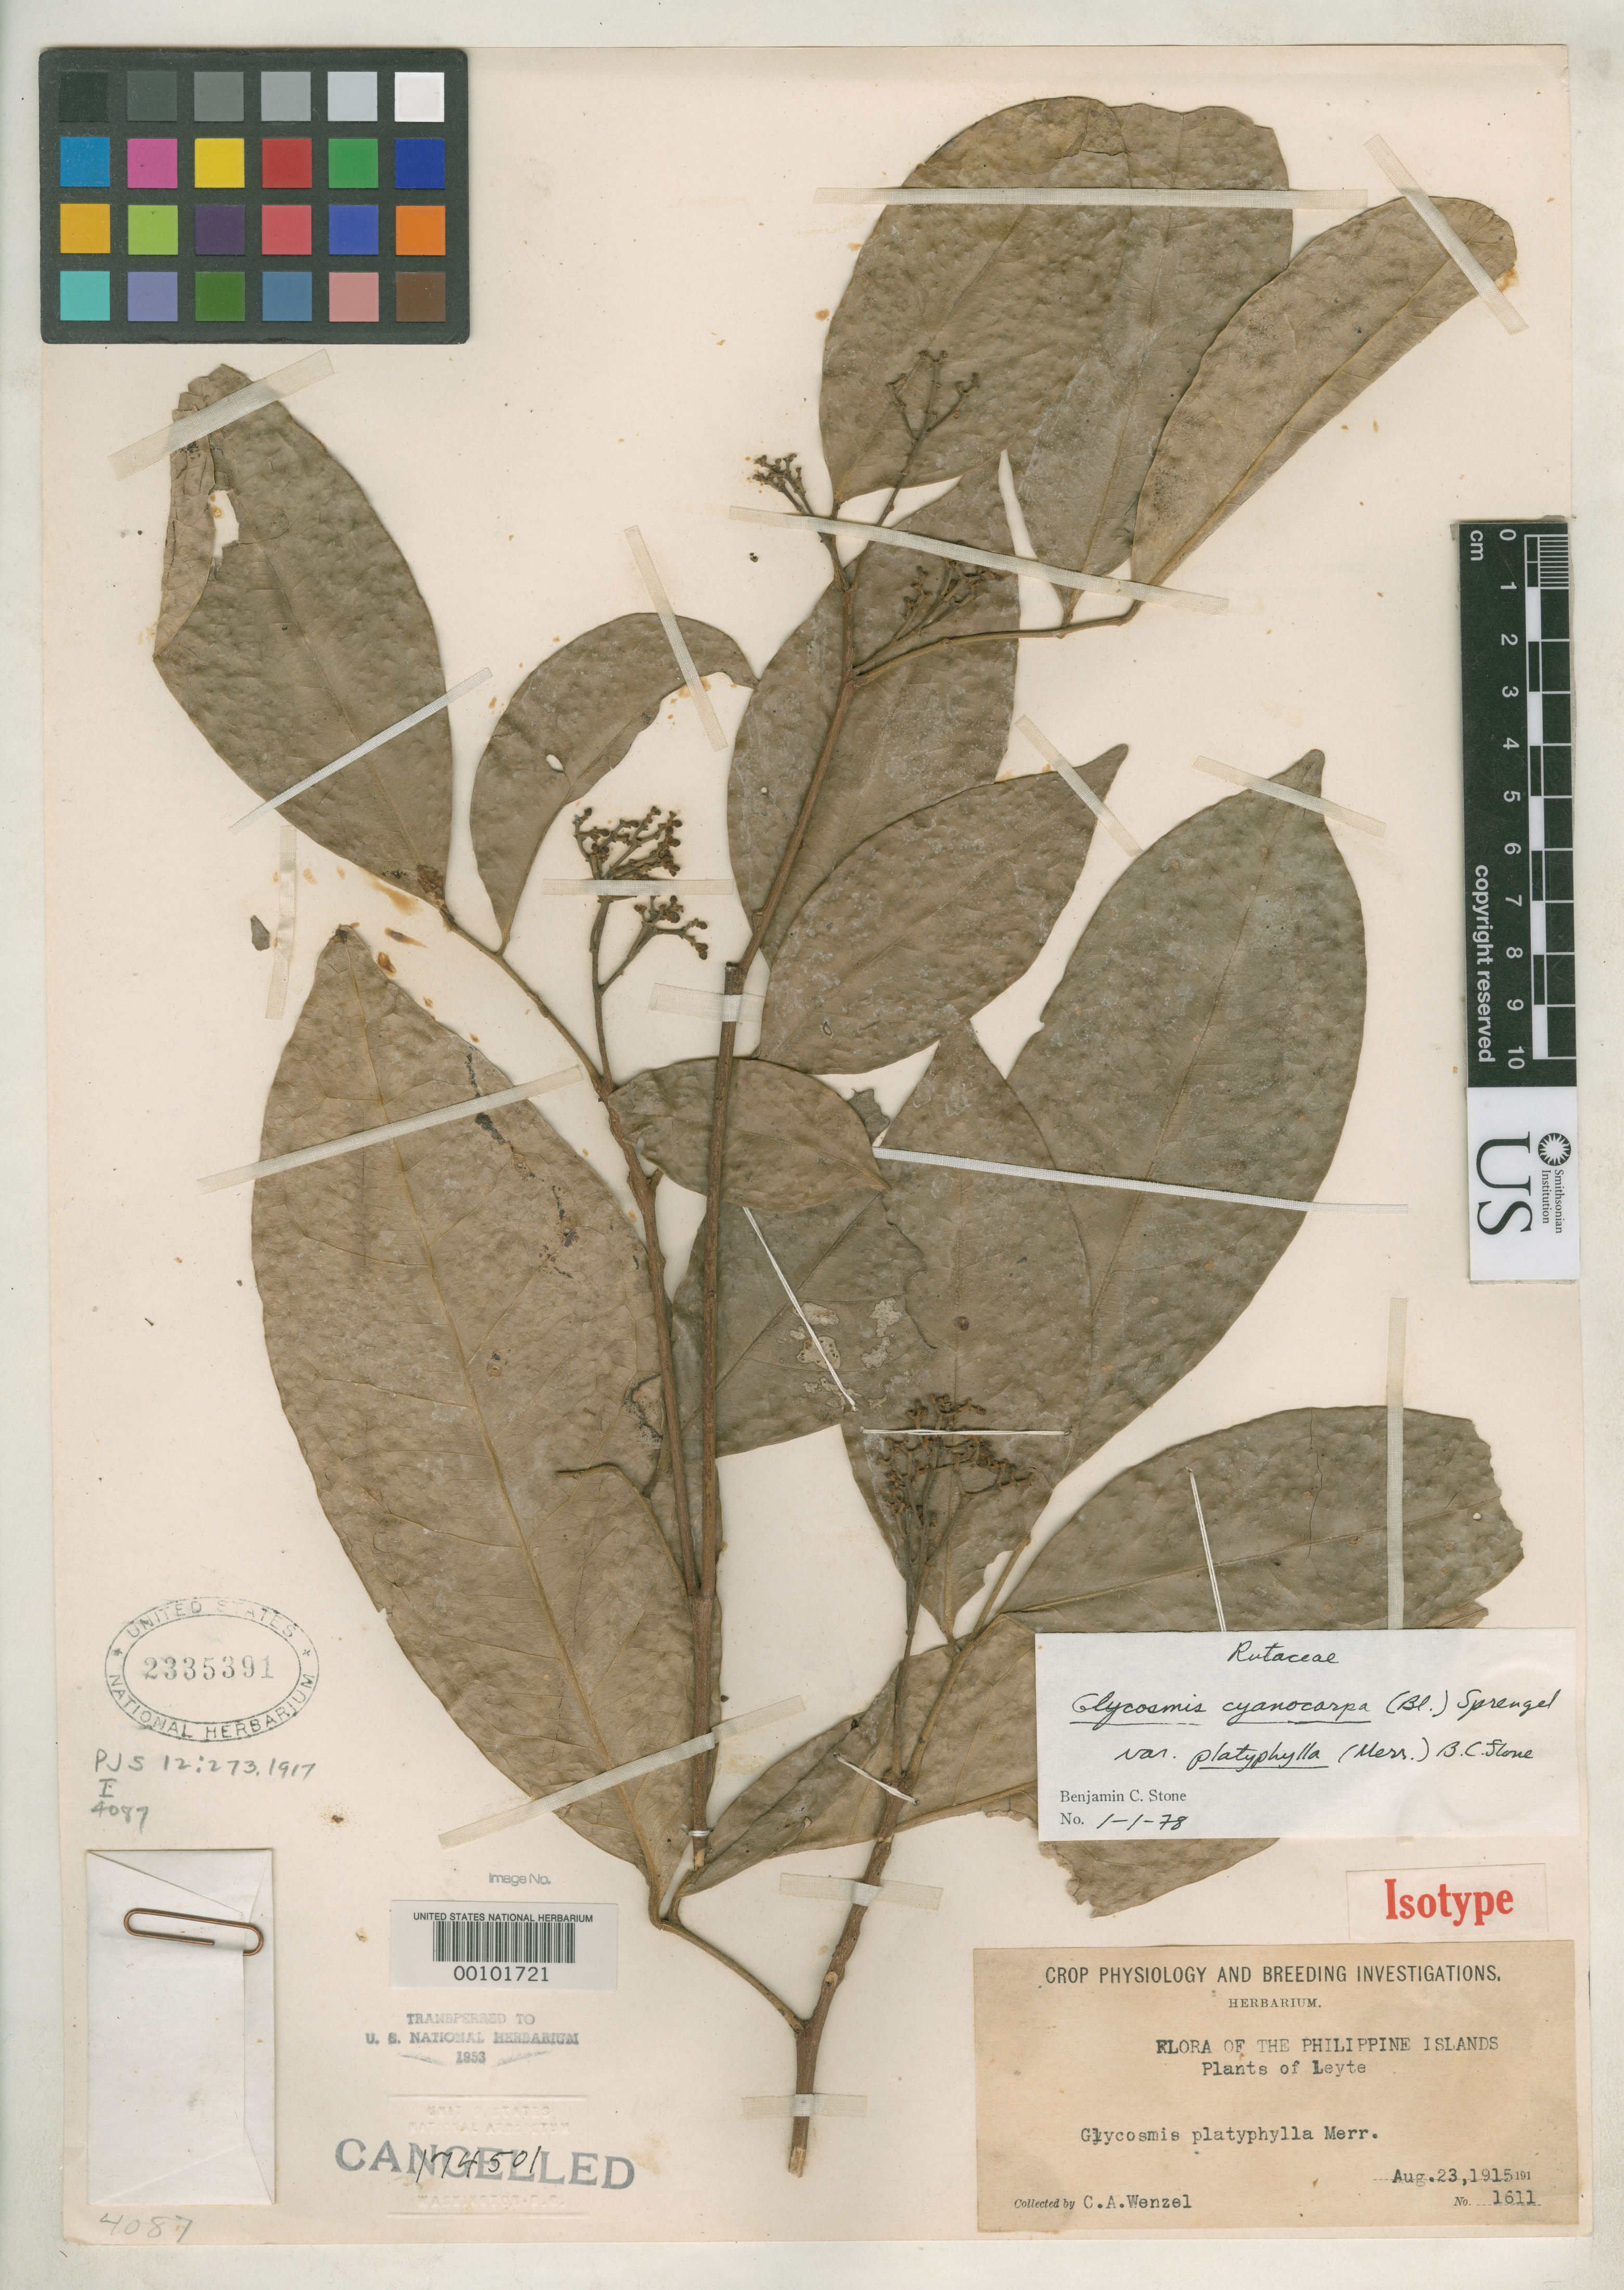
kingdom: Plantae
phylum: Tracheophyta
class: Magnoliopsida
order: Sapindales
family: Rutaceae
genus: Glycosmis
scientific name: Glycosmis platyphylla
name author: Merr.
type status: Isotype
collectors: C. Wenzel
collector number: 1611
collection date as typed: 23 Aug 1915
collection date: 1915-08-23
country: Philippines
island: Leyte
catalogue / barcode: US 2335391